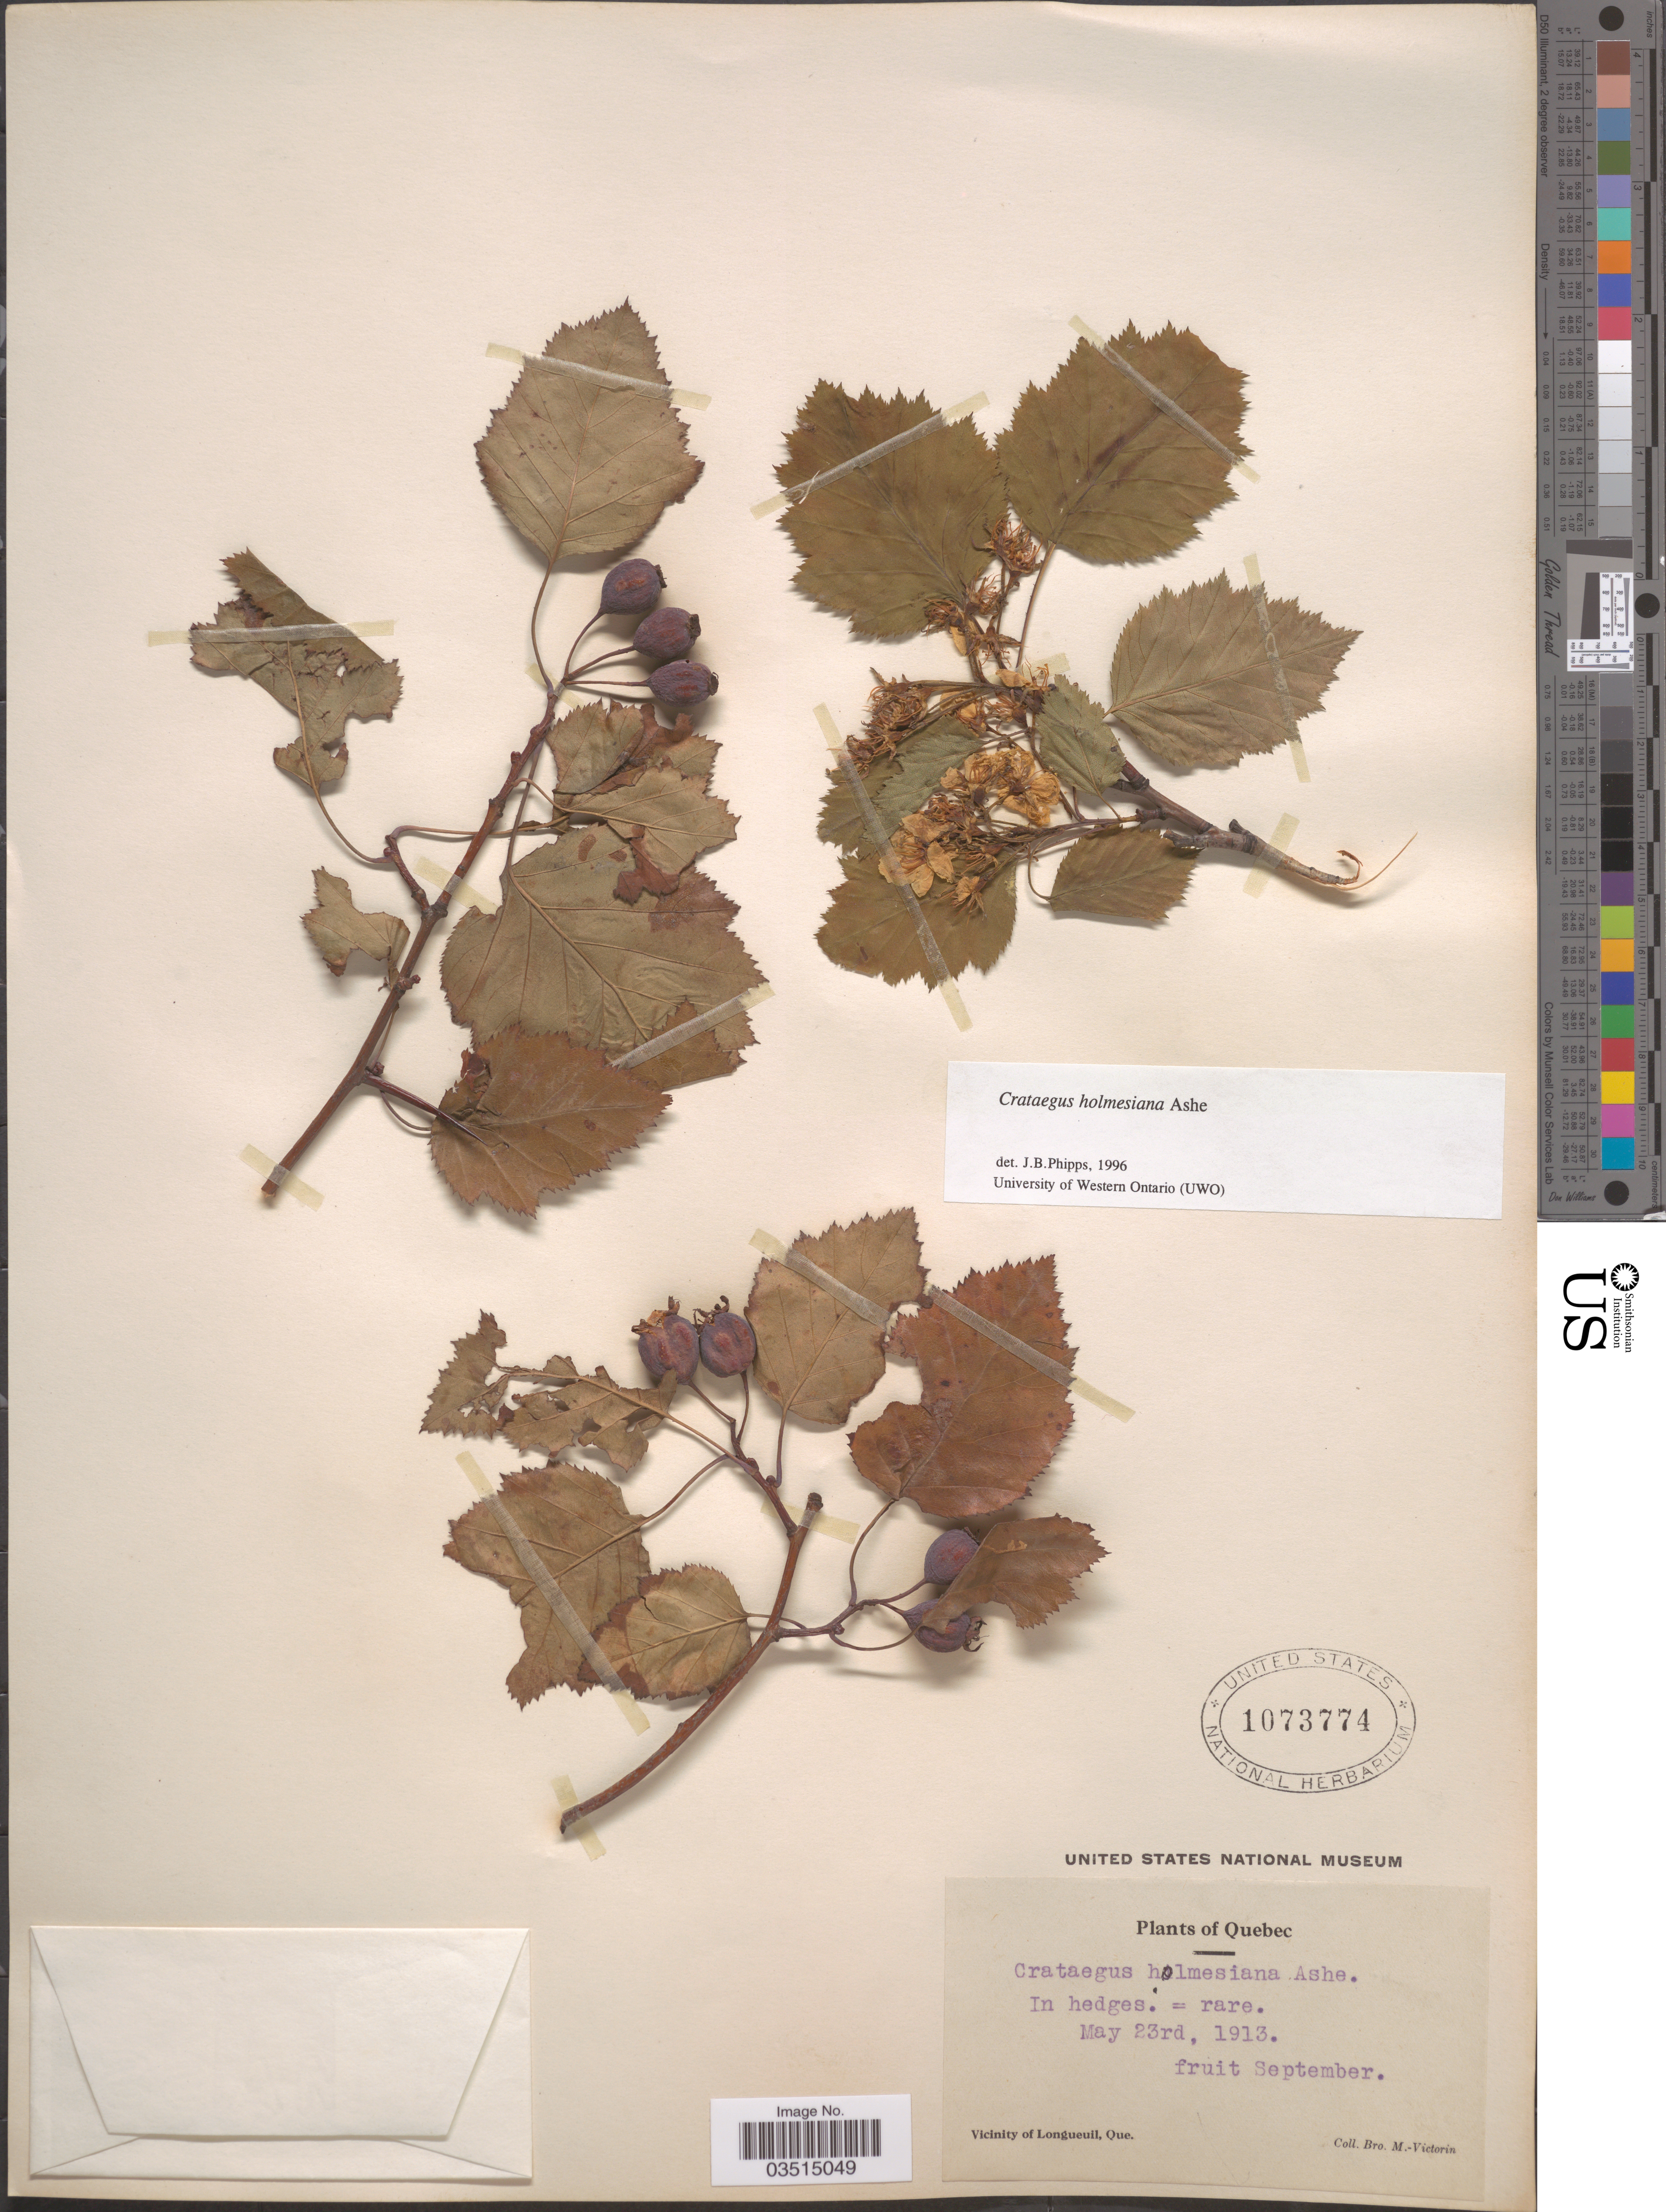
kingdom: Plantae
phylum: Tracheophyta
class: Magnoliopsida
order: Rosales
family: Rosaceae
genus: Crataegus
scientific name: Crataegus holmesiana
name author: Ashe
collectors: Fr. Marie-Victorin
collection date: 1913-05-23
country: Canada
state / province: Quebec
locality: Vicinity of Longueuil.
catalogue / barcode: US 1073774